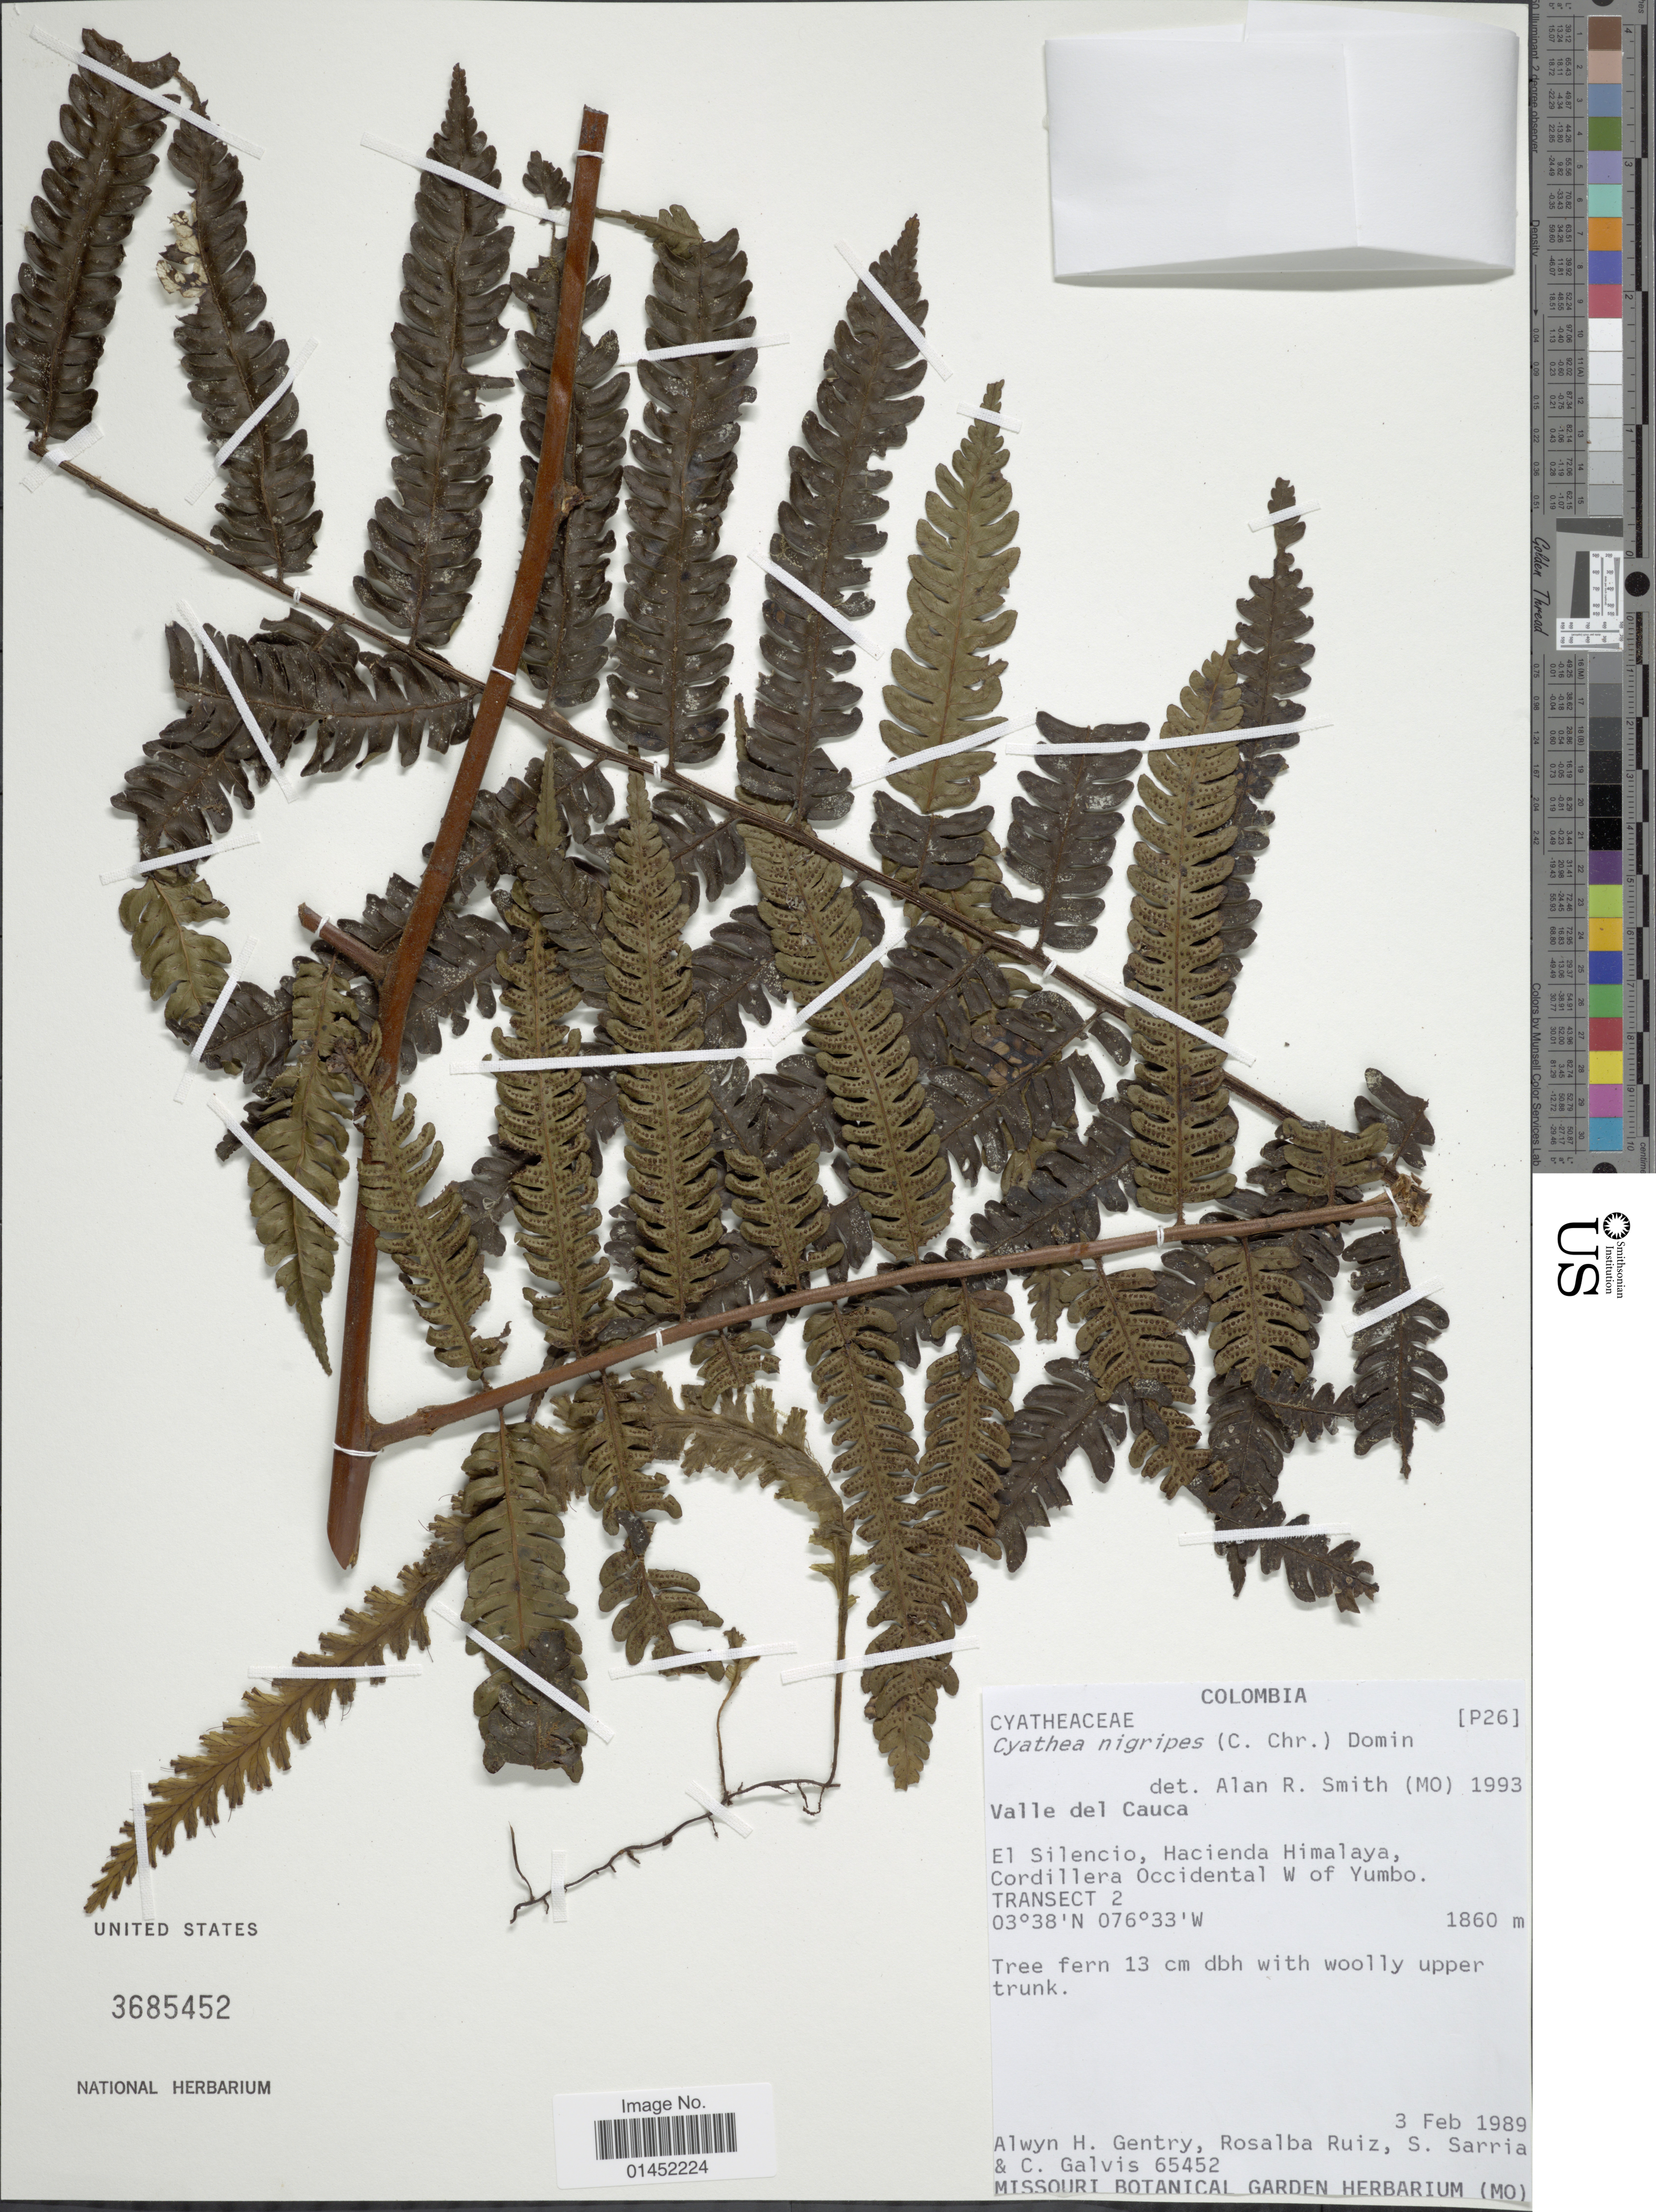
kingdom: Plantae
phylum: Tracheophyta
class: Polypodiopsida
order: Cyatheales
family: Cyatheaceae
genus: Cyathea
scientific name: Cyathea nigripes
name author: (C. Chr.) Domin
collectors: A. H. Gentry, R. Ruiz, S. Sarria & C. Galvis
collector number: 65452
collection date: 1989-02-03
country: Colombia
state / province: Valle del Cauca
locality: El Silencio, hacienda Himalaya, Cordillera Occidental W of Yumbo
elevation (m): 1860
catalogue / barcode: US 3685452